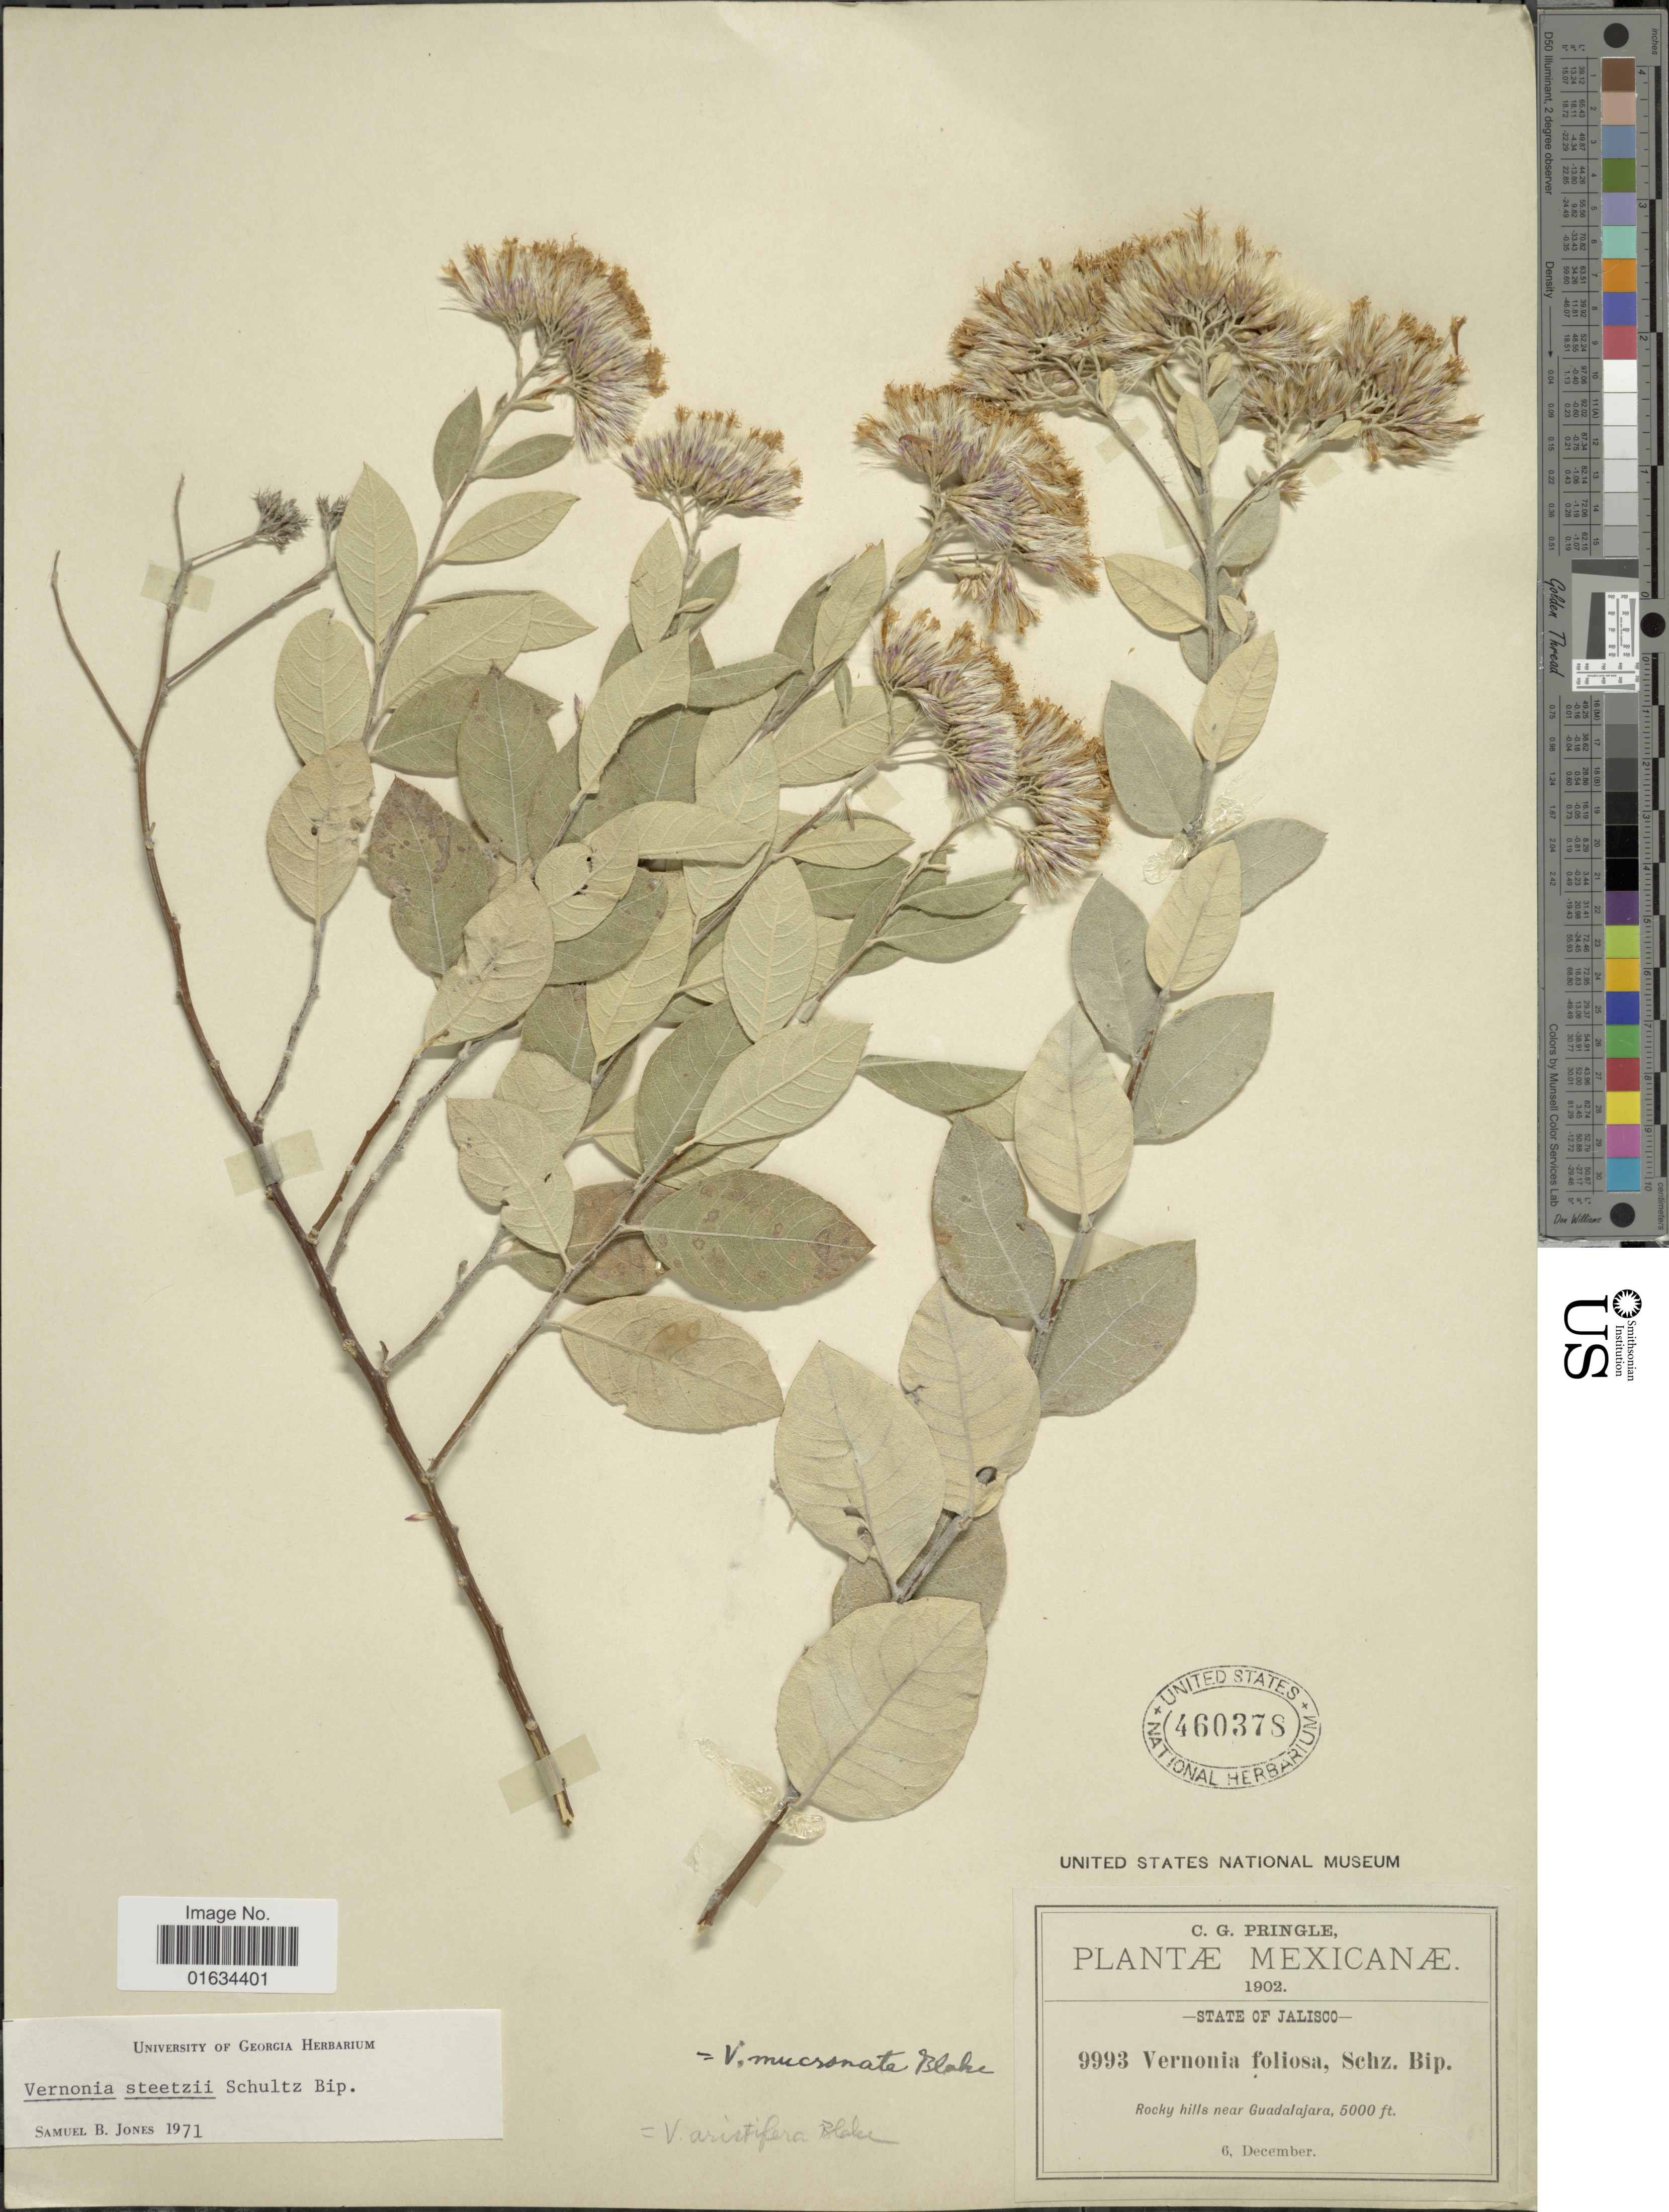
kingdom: Plantae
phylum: Tracheophyta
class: Magnoliopsida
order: Asterales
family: Asteraceae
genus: Critoniopsis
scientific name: Critoniopsis foliosa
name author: (Benth.) H. Rob.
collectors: C. G. Pringle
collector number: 9993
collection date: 1902-12-06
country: Mexico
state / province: Jalisco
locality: Rocky hills near Guadalajara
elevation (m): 1524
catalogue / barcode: US 460378